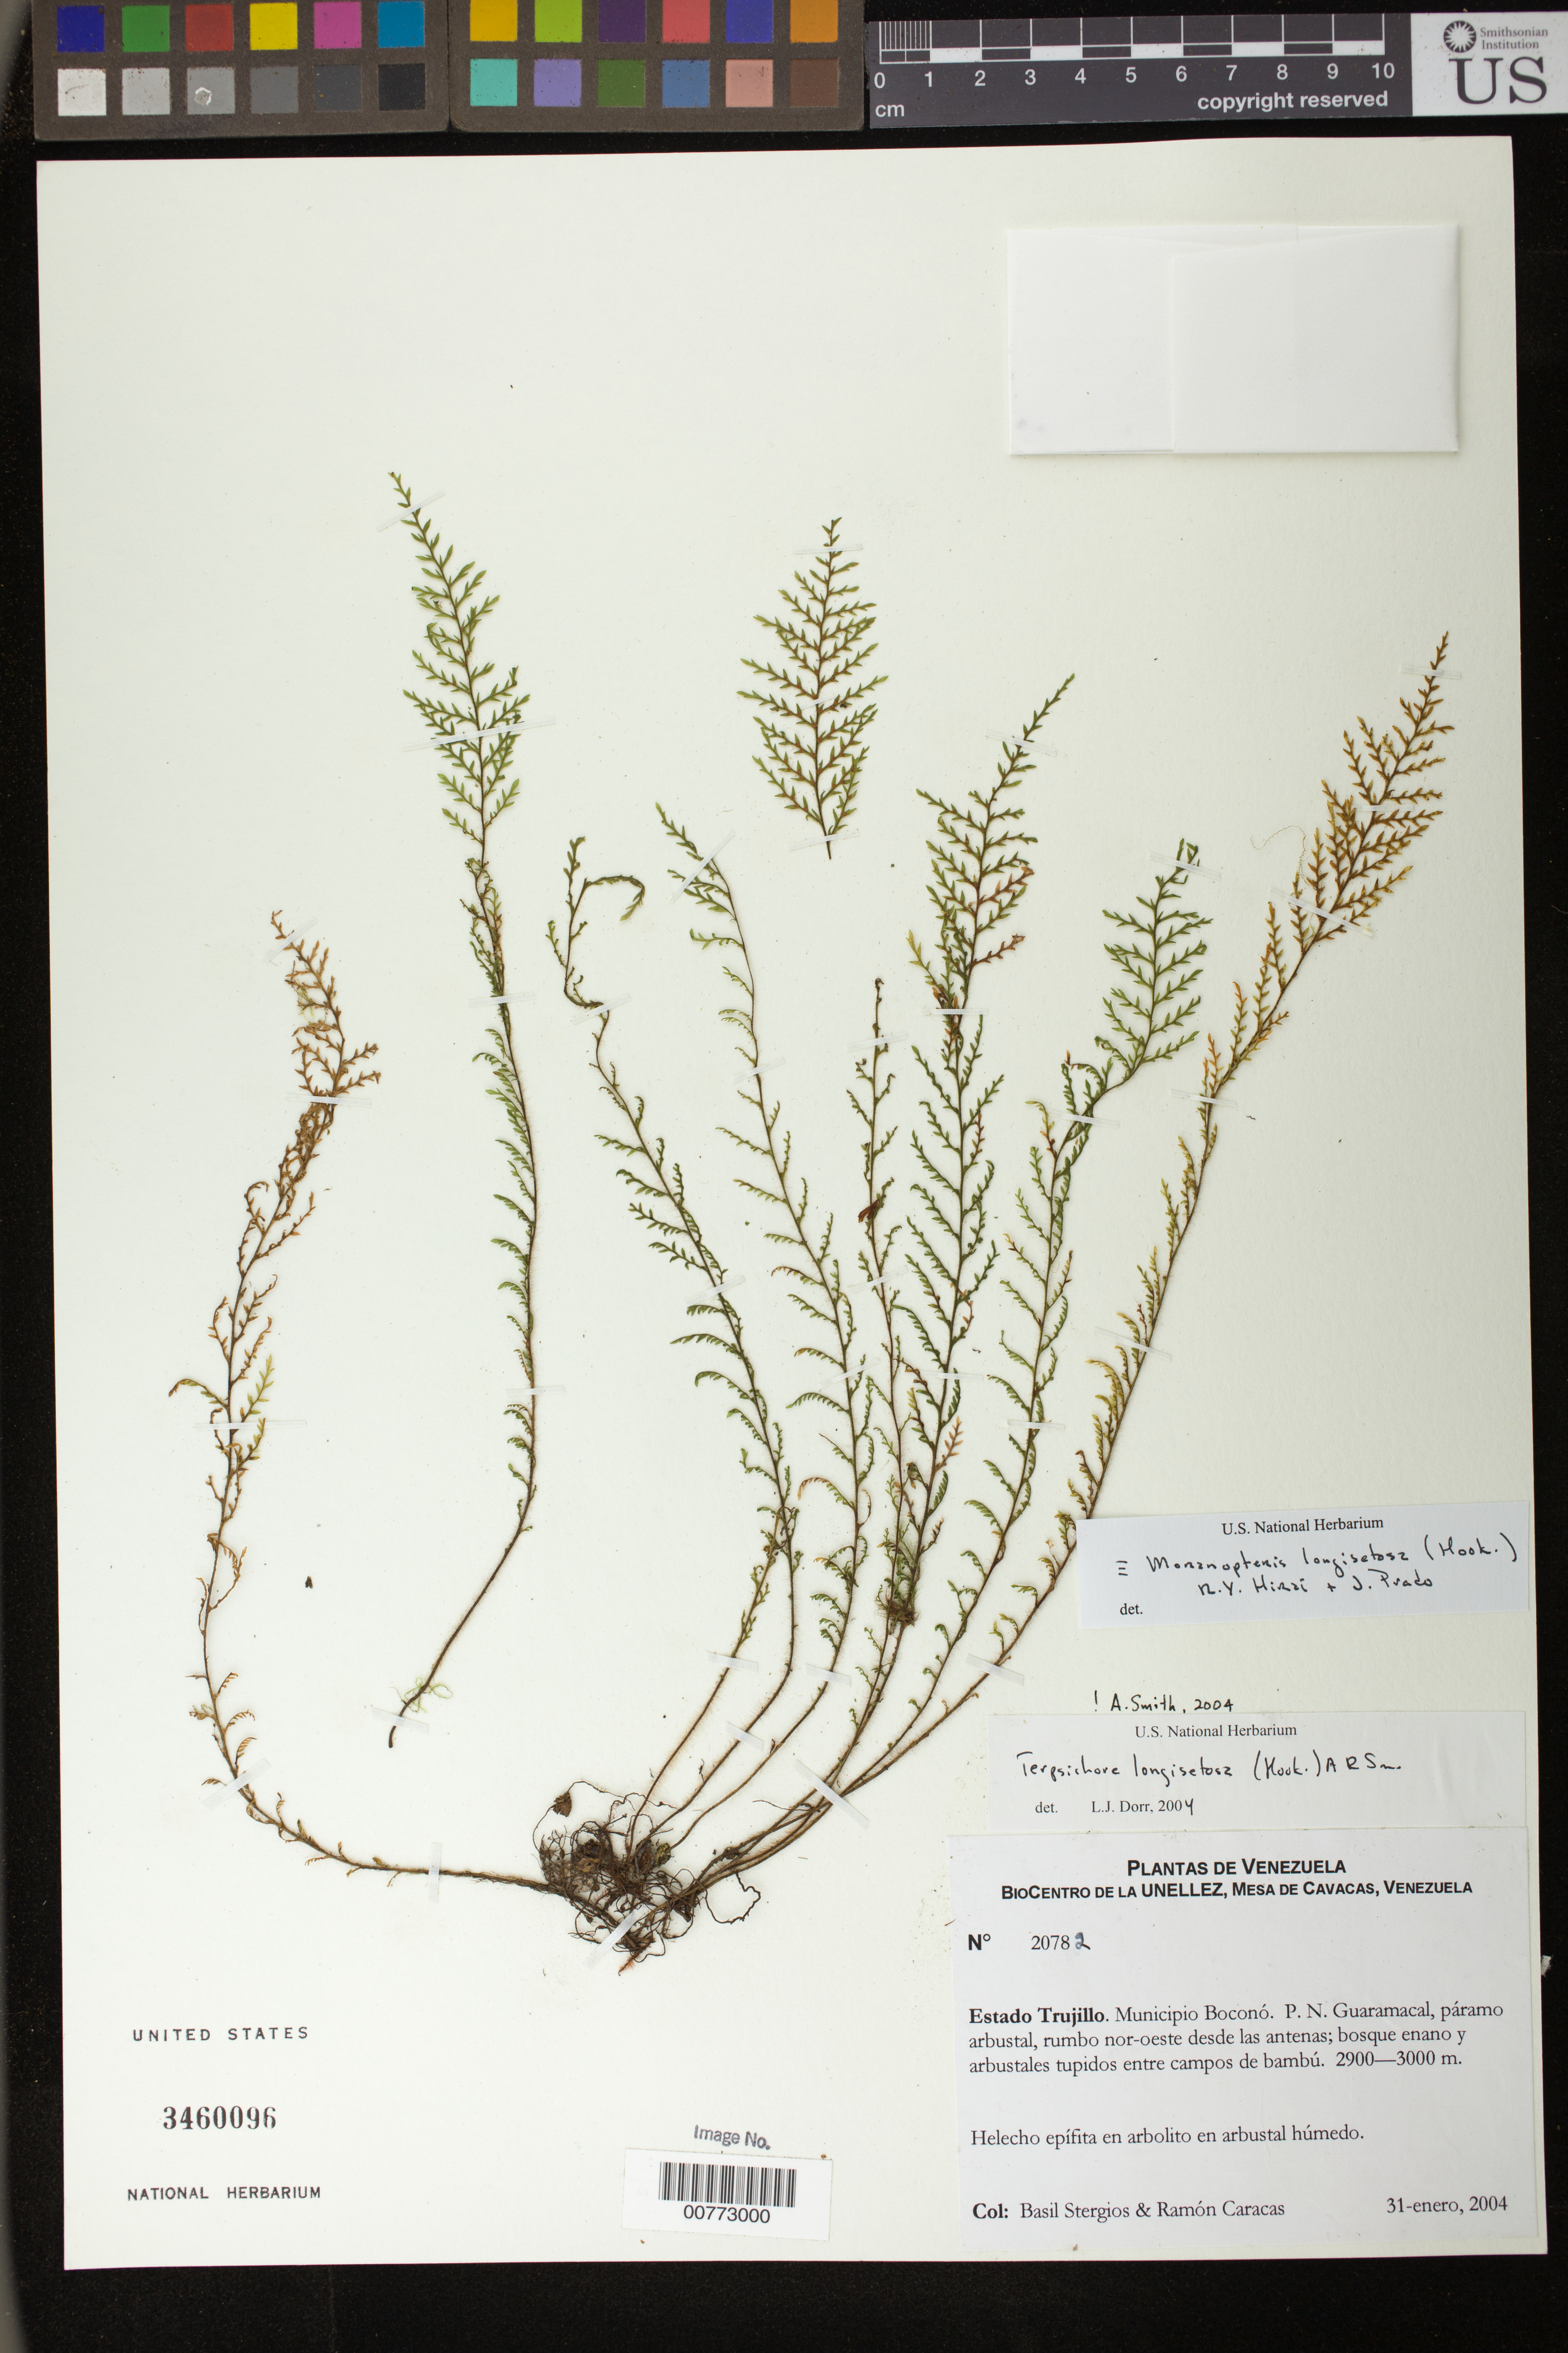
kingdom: Plantae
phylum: Tracheophyta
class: Polypodiopsida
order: Polypodiales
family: Polypodiaceae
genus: Moranopteris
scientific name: Moranopteris longisetosa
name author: (Hook.) R. Y. Hirai & J. Prado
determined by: Hirzi, R. Y.; Prado, J.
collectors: B. G. Stergios & R. Caracas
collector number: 20782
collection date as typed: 31 Jan 2004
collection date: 2004-01-31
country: Venezuela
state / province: Trujillo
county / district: Boconó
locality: Parque Nacional Guaramacal, rumbo NE desde las antenas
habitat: Páramo arbustal.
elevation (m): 2900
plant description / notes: PORT, US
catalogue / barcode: US 3460096